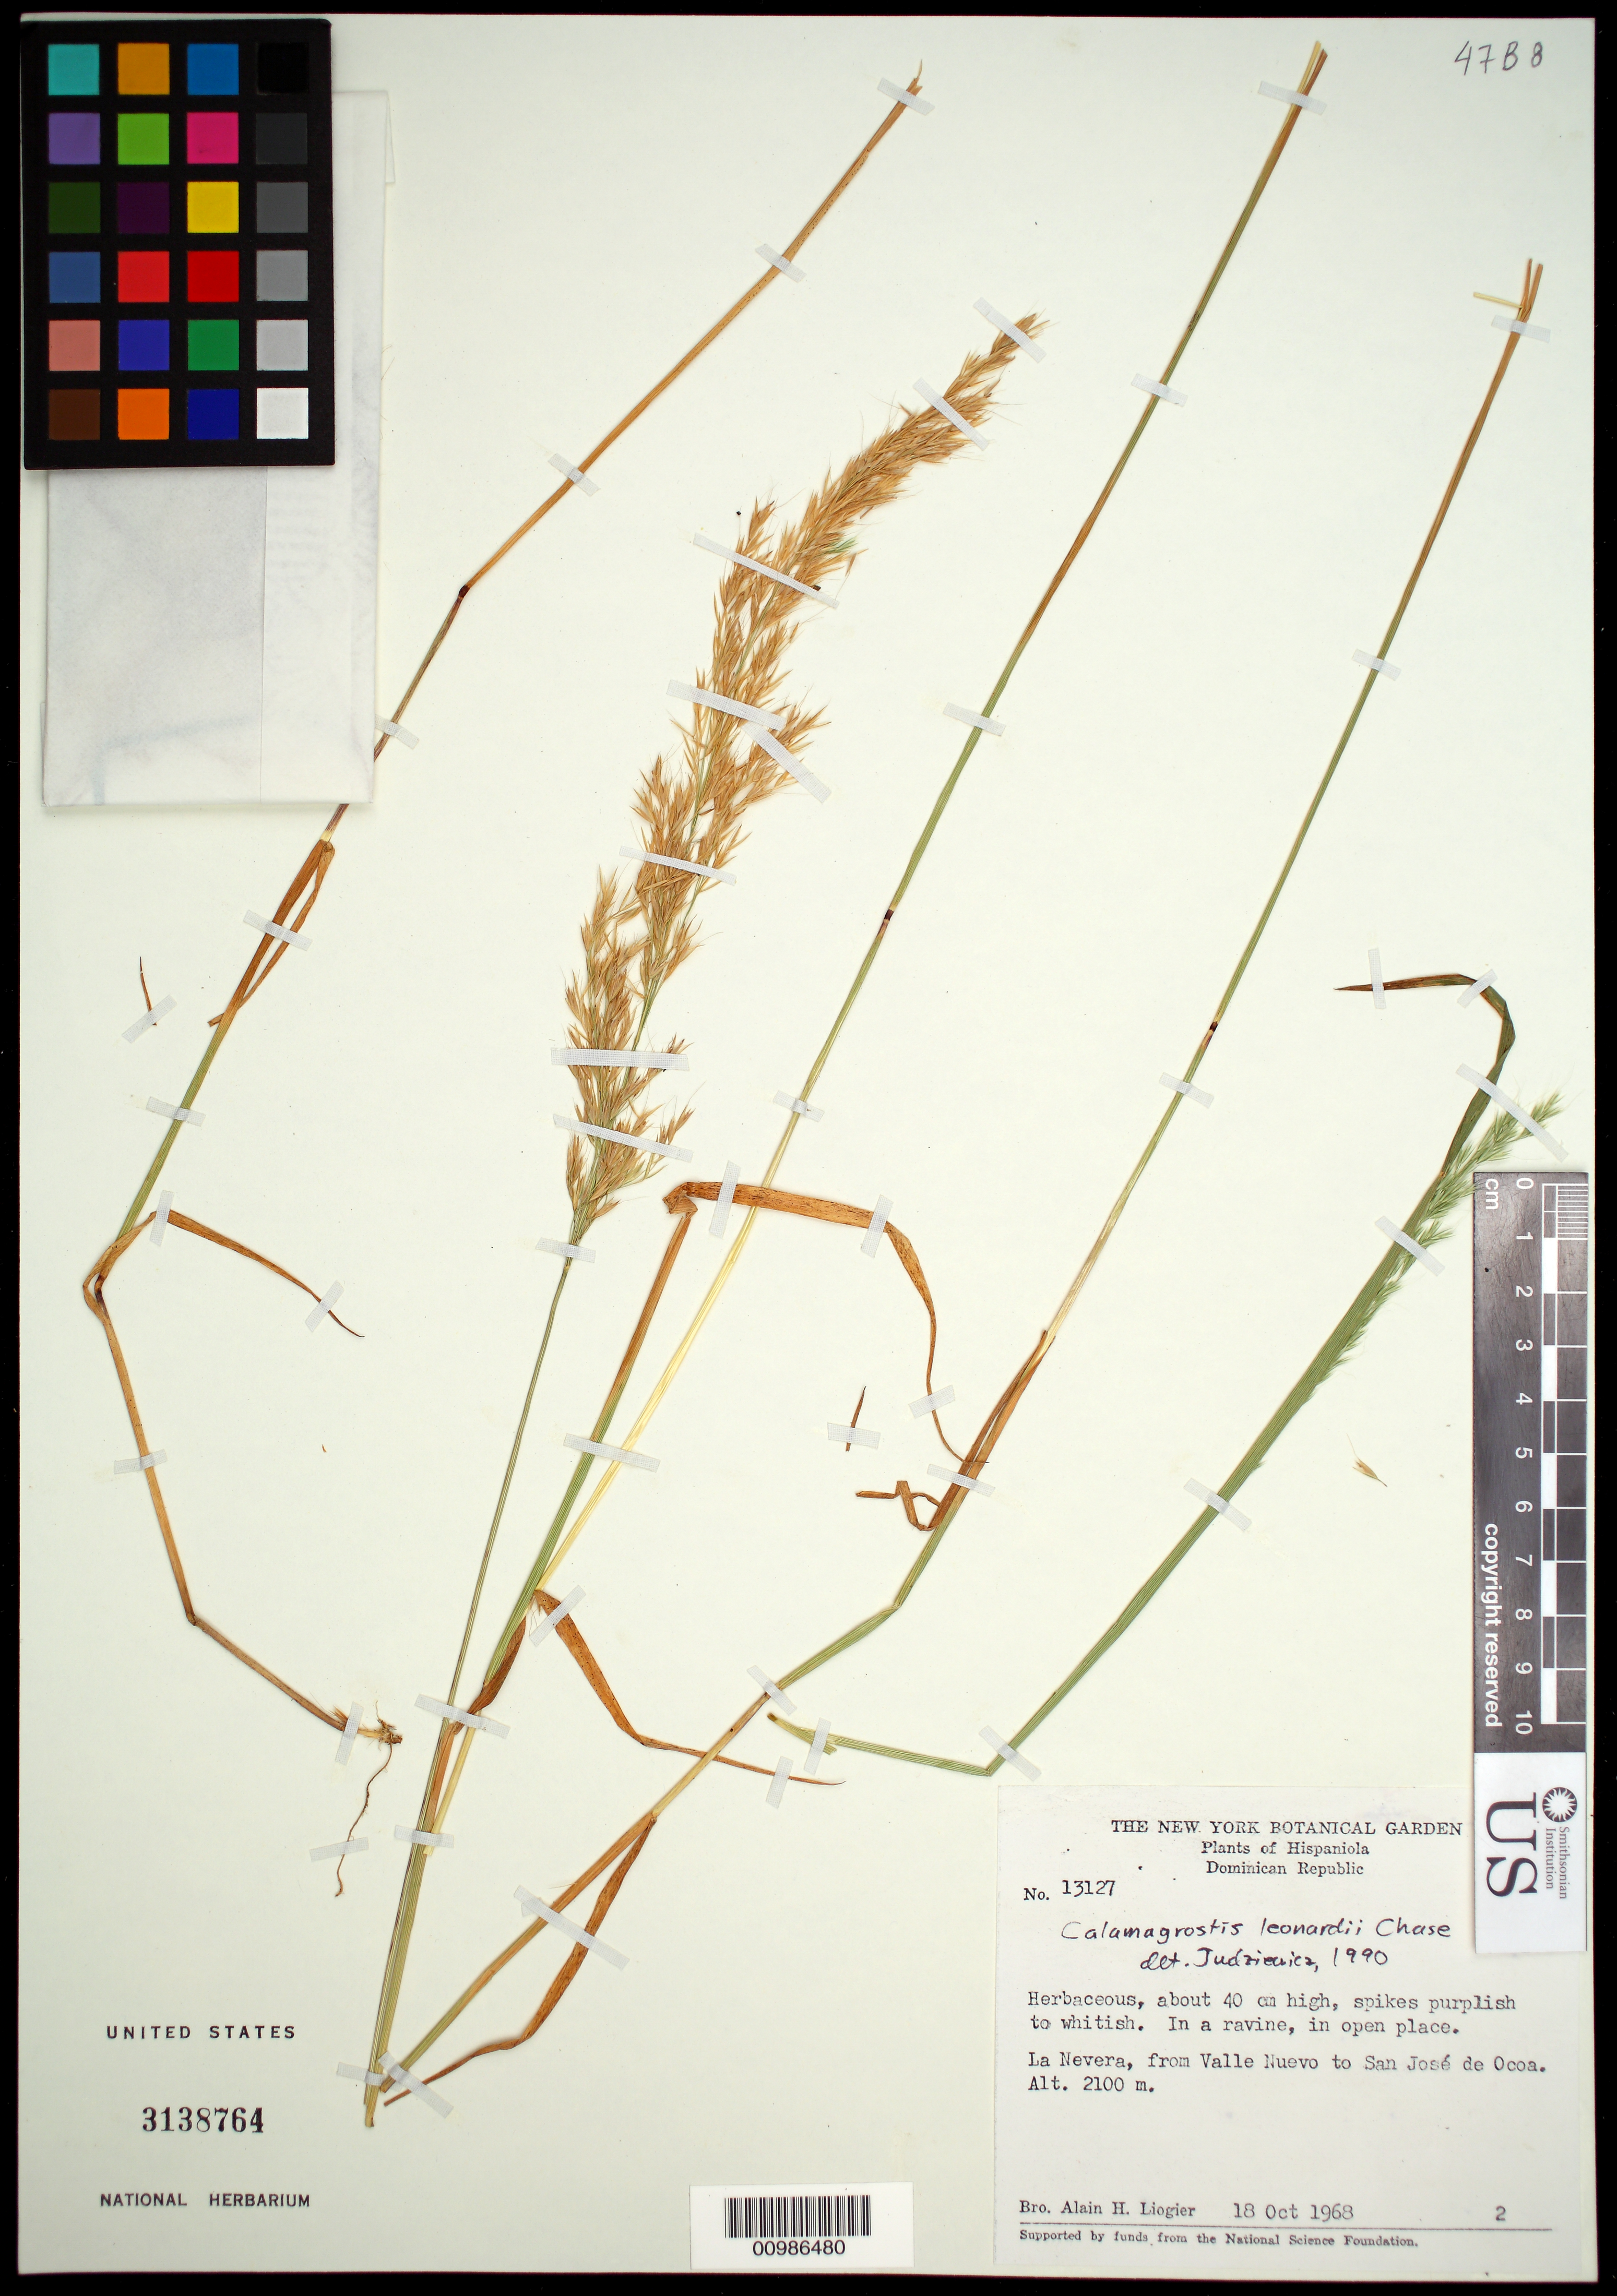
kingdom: Plantae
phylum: Tracheophyta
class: Liliopsida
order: Poales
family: Poaceae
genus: Cinnagrostis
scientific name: Cinnagrostis leonardii ined.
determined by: Poaceae Reorganization Project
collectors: A. H. Liogier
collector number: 13127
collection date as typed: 18 Oct 1968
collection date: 1968-10-18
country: Dominican Republic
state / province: La Vega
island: Hispaniola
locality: La Nevera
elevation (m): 2100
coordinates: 0 N, 0 E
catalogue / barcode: US 3138764